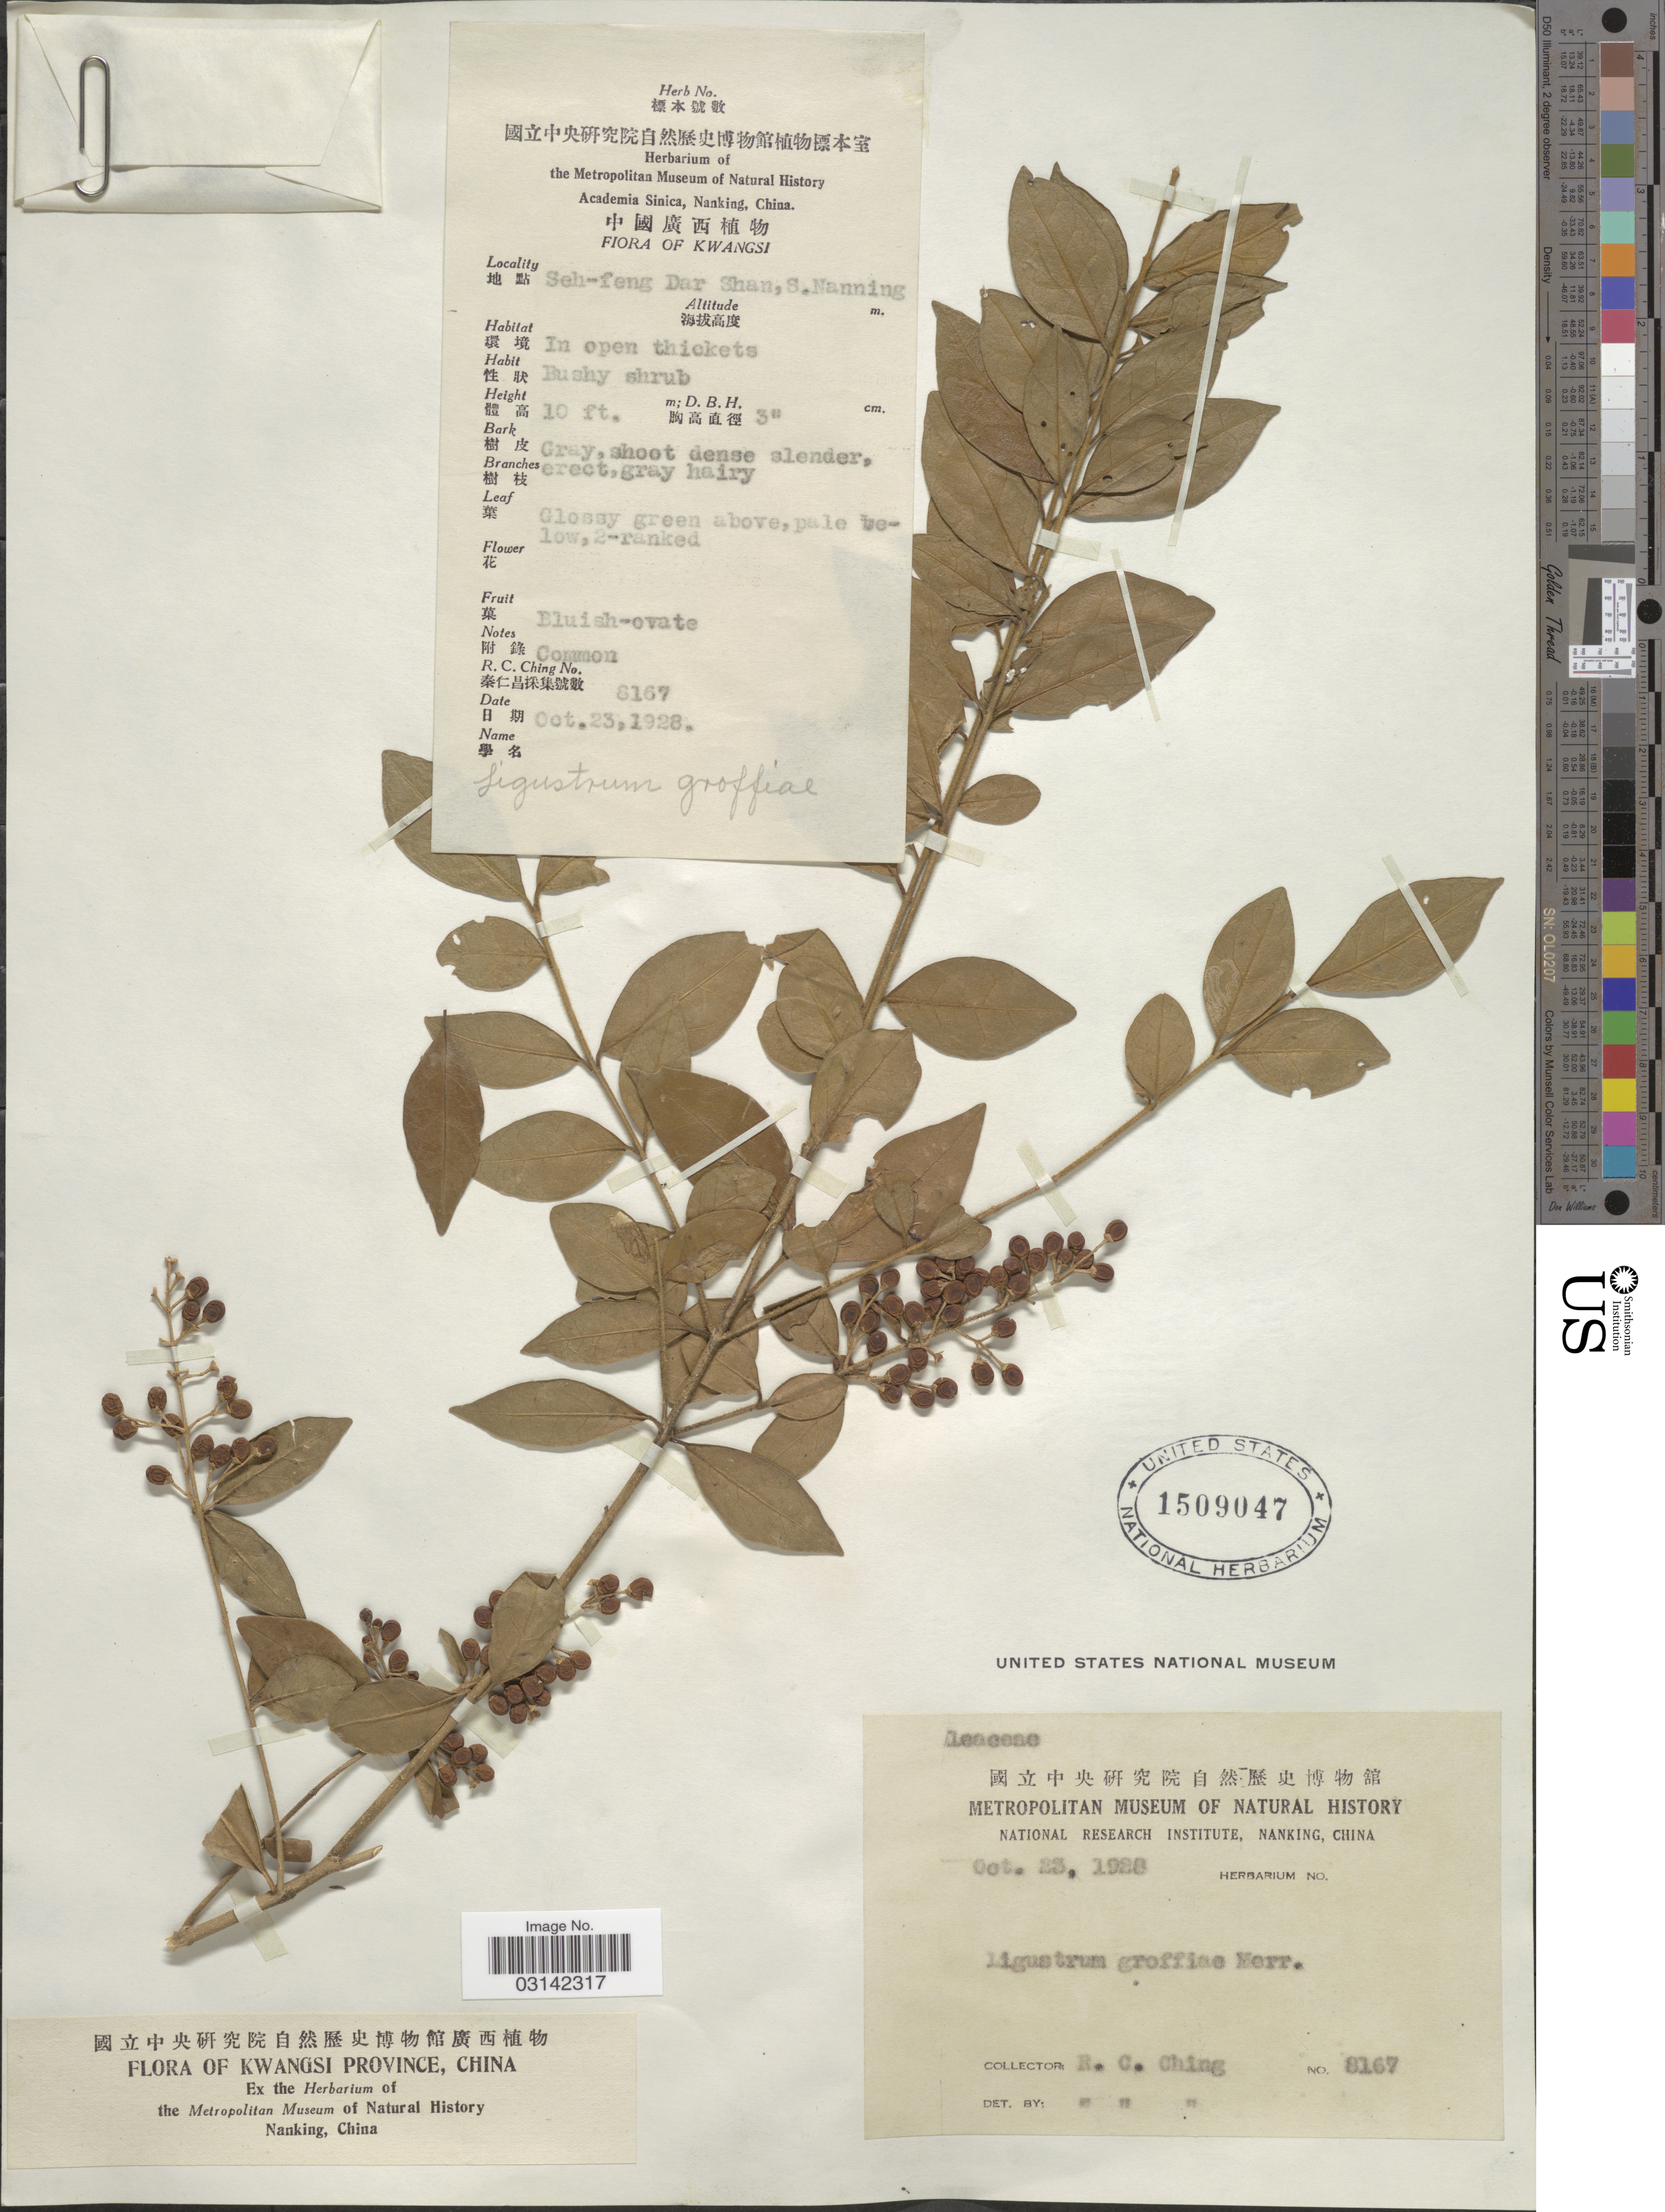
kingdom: Plantae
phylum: Tracheophyta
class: Magnoliopsida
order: Lamiales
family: Oleaceae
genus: Ligustrum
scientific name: Ligustrum groffiae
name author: Merr.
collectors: R. C. Ching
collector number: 8167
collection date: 1928-10-25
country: China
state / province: Guangxi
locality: Kwangsi Province. Seh-feng Dar Shan, S. Nanning.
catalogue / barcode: US 1509047